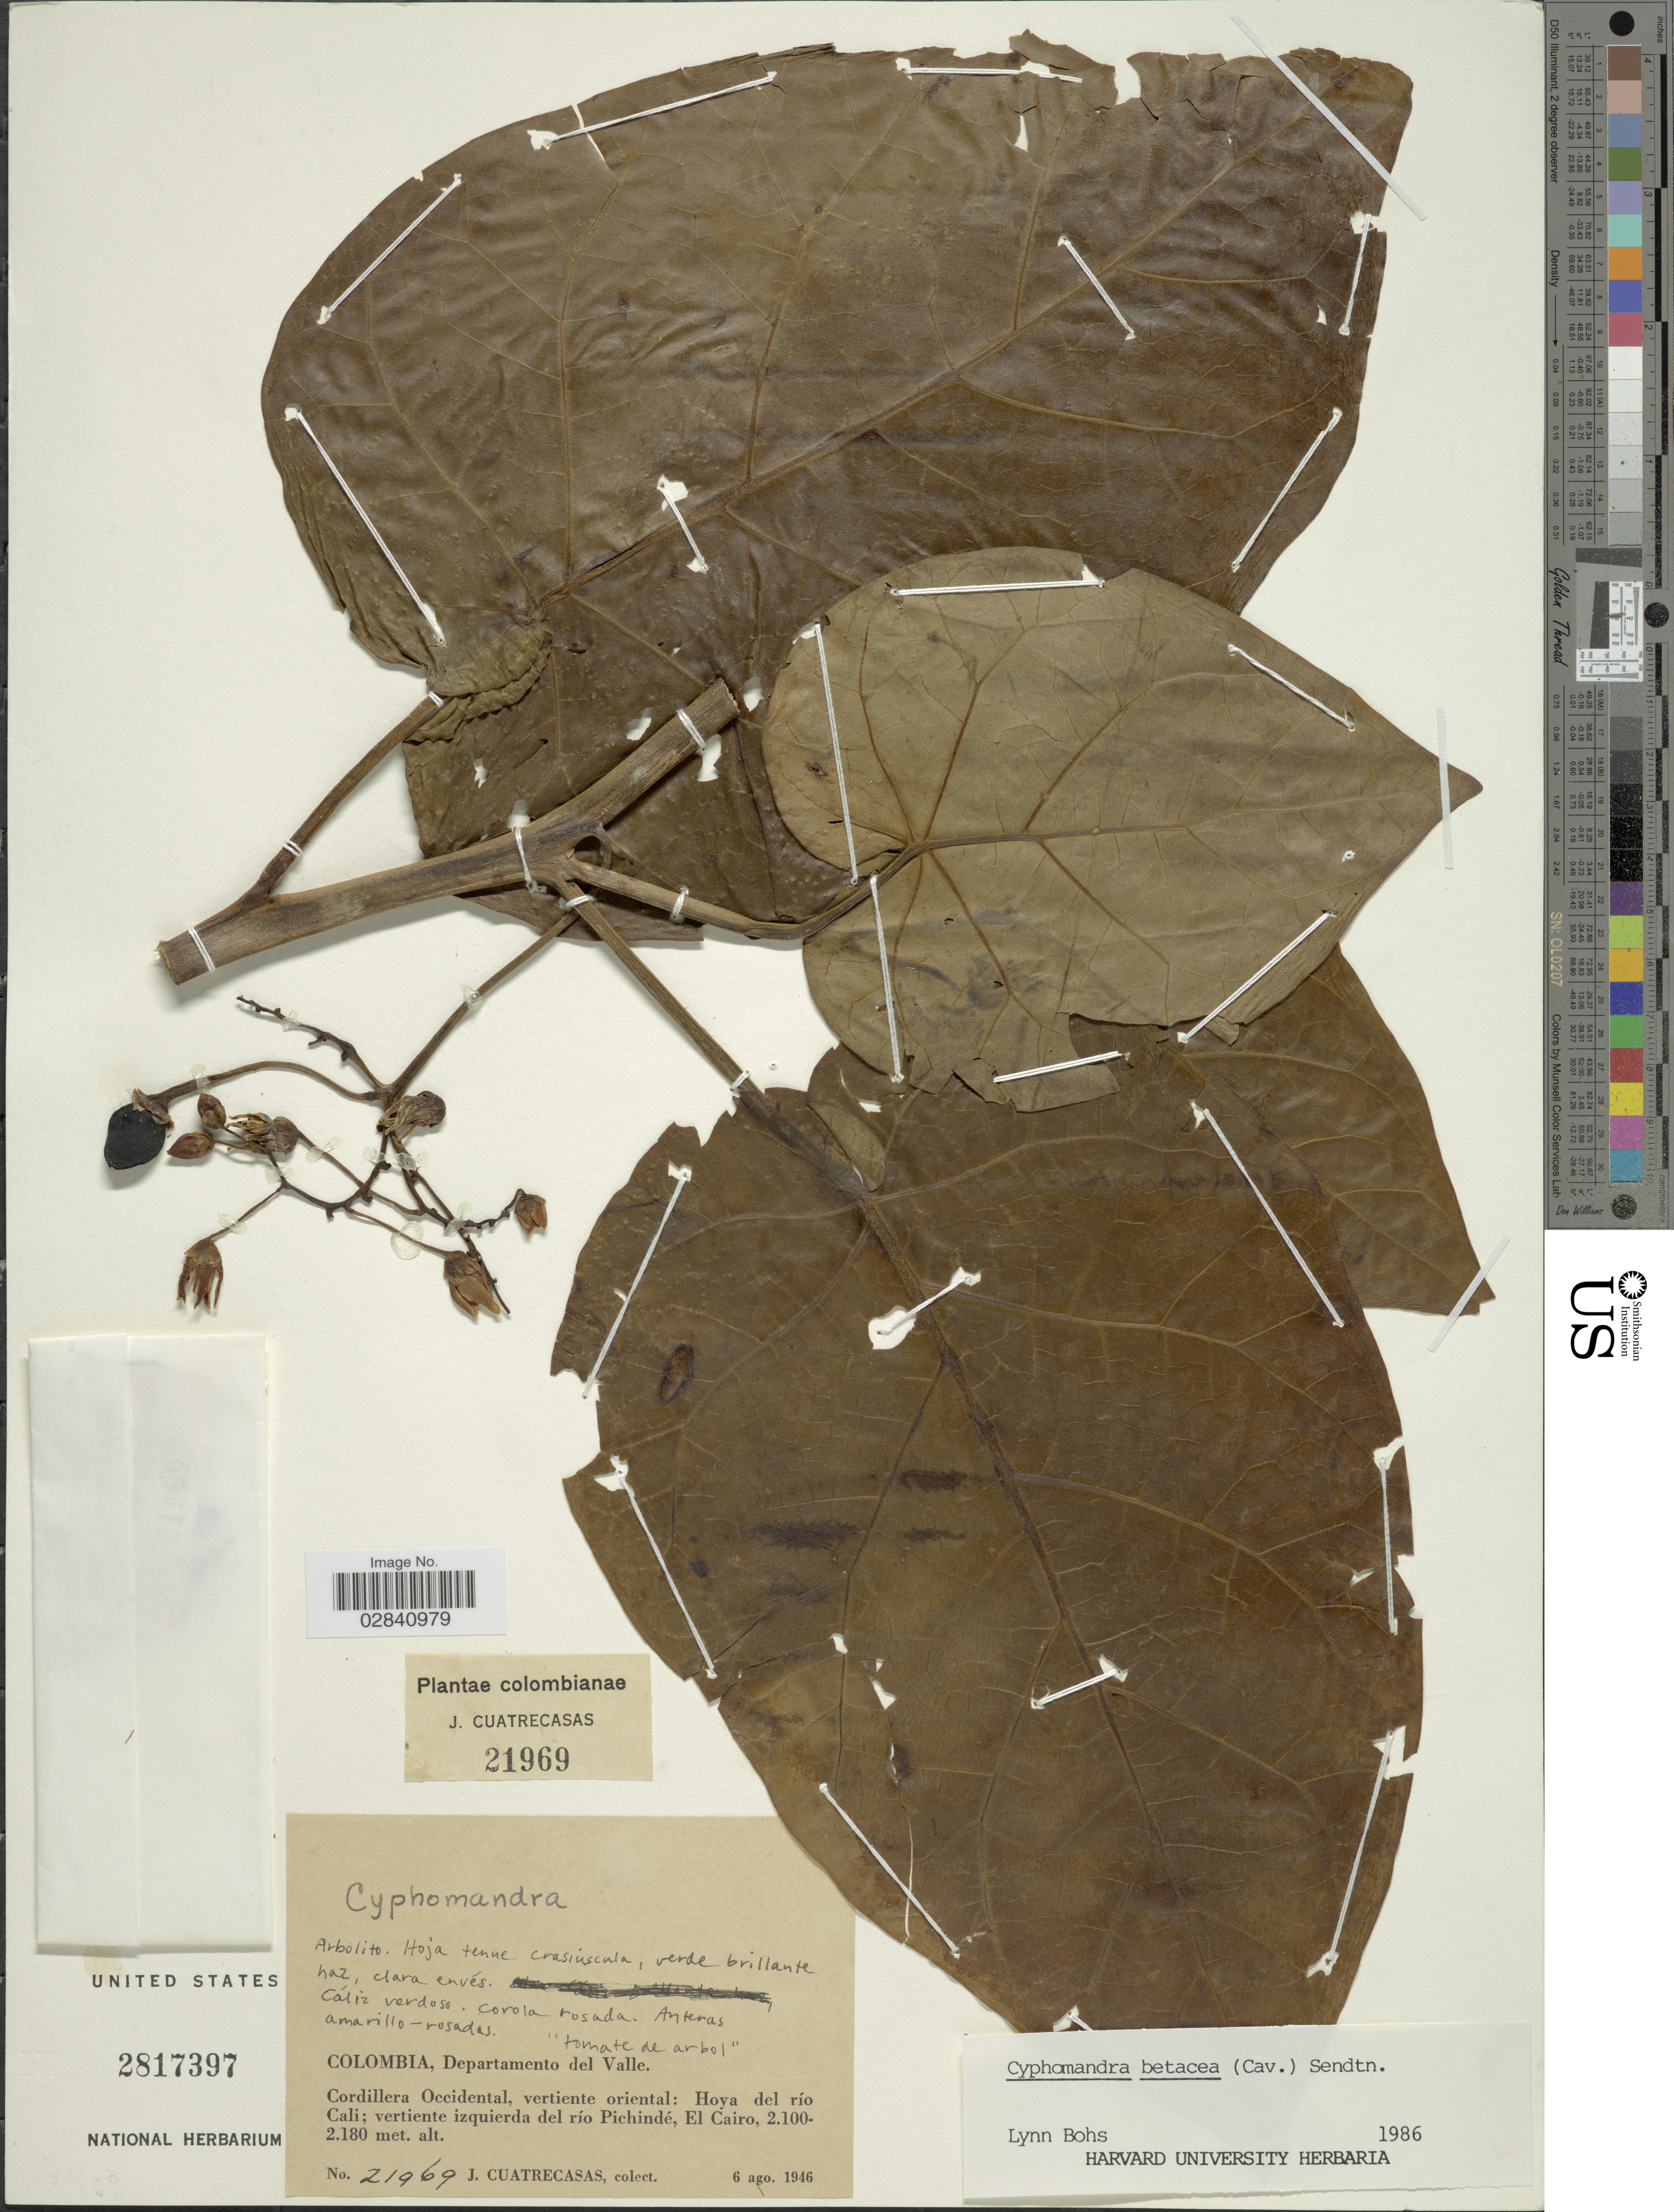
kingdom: Plantae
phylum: Tracheophyta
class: Magnoliopsida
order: Solanales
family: Solanaceae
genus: Cyphomandra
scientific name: Cyphomandra betacea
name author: (Cav.) Sendtn.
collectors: J. Cuatrecasas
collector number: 21969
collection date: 1946-08-06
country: Colombia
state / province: Valle del Cauca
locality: Departamento del Valle. Cordillera Occidental, vertiente oriental: Hoya del río Cali: vertiente izquierda del río Pichindé, El Cairo.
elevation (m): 2100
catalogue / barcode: US 2817397